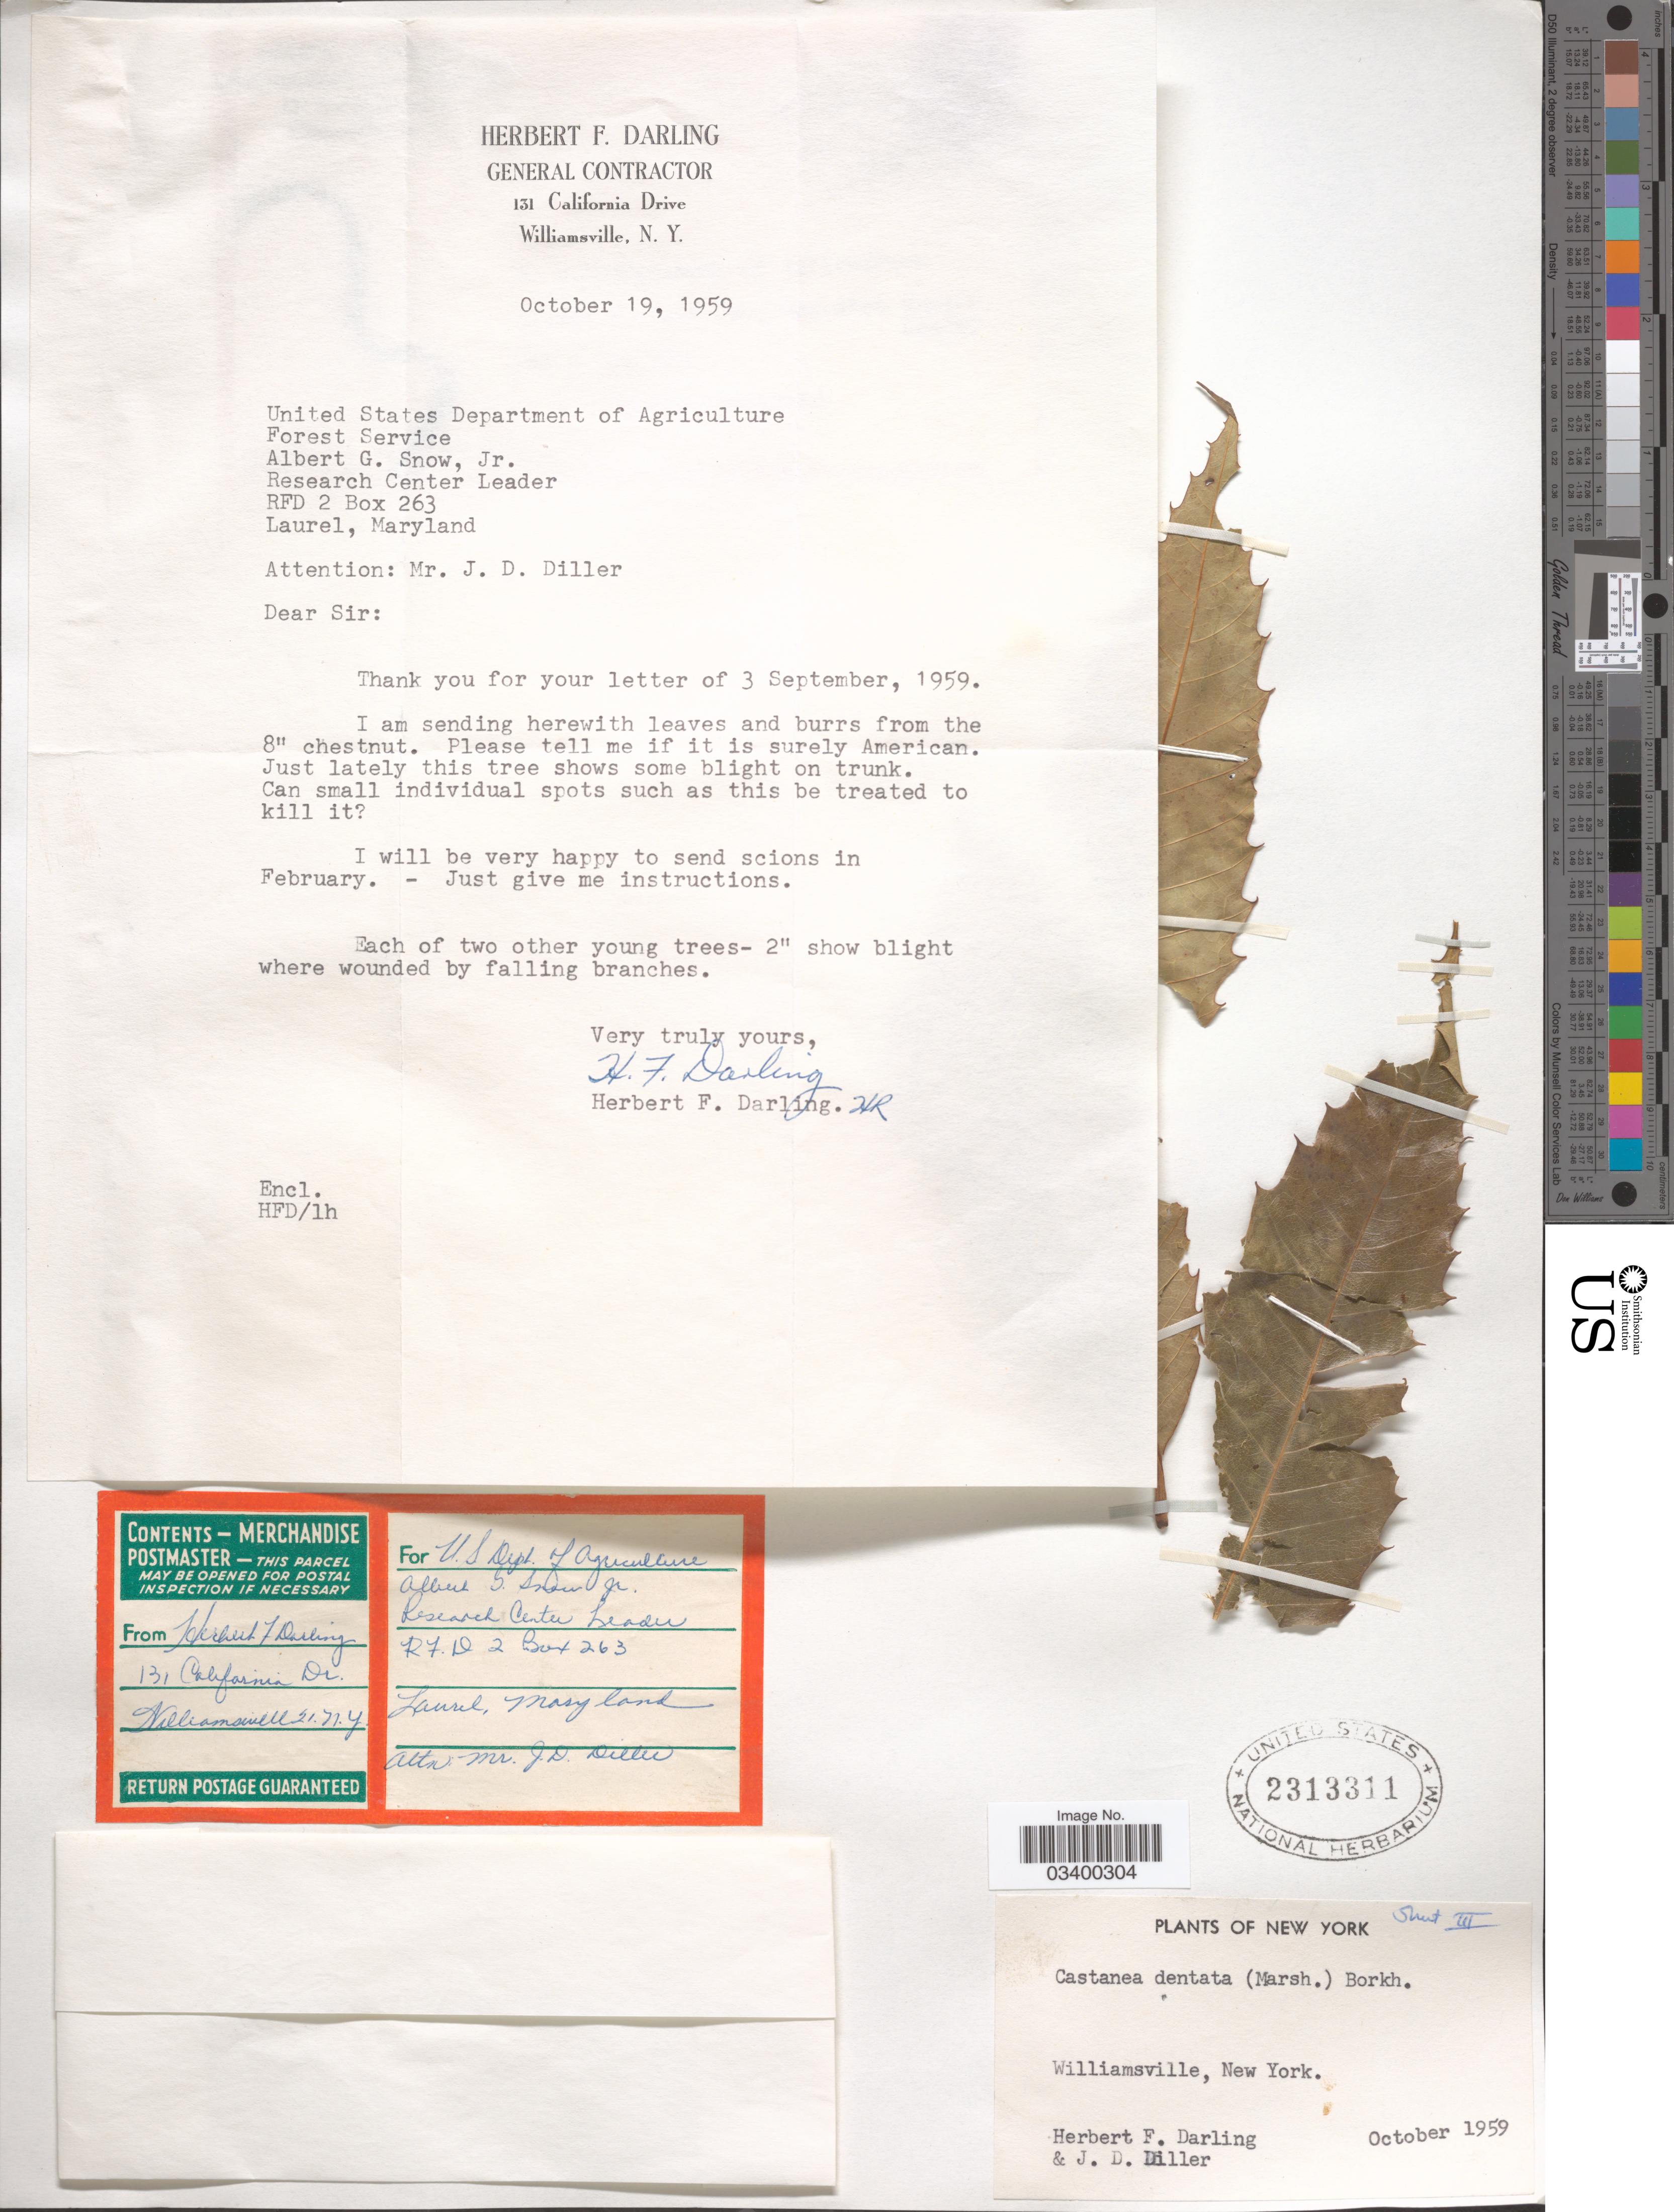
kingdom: Plantae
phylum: Tracheophyta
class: Magnoliopsida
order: Fagales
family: Fagaceae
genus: Castanea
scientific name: Castanea dentata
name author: (Marshall) Borkh.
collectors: H. Darling & J. Diller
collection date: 1959-10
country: United States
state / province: New York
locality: Williamsville.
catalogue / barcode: US 2313311